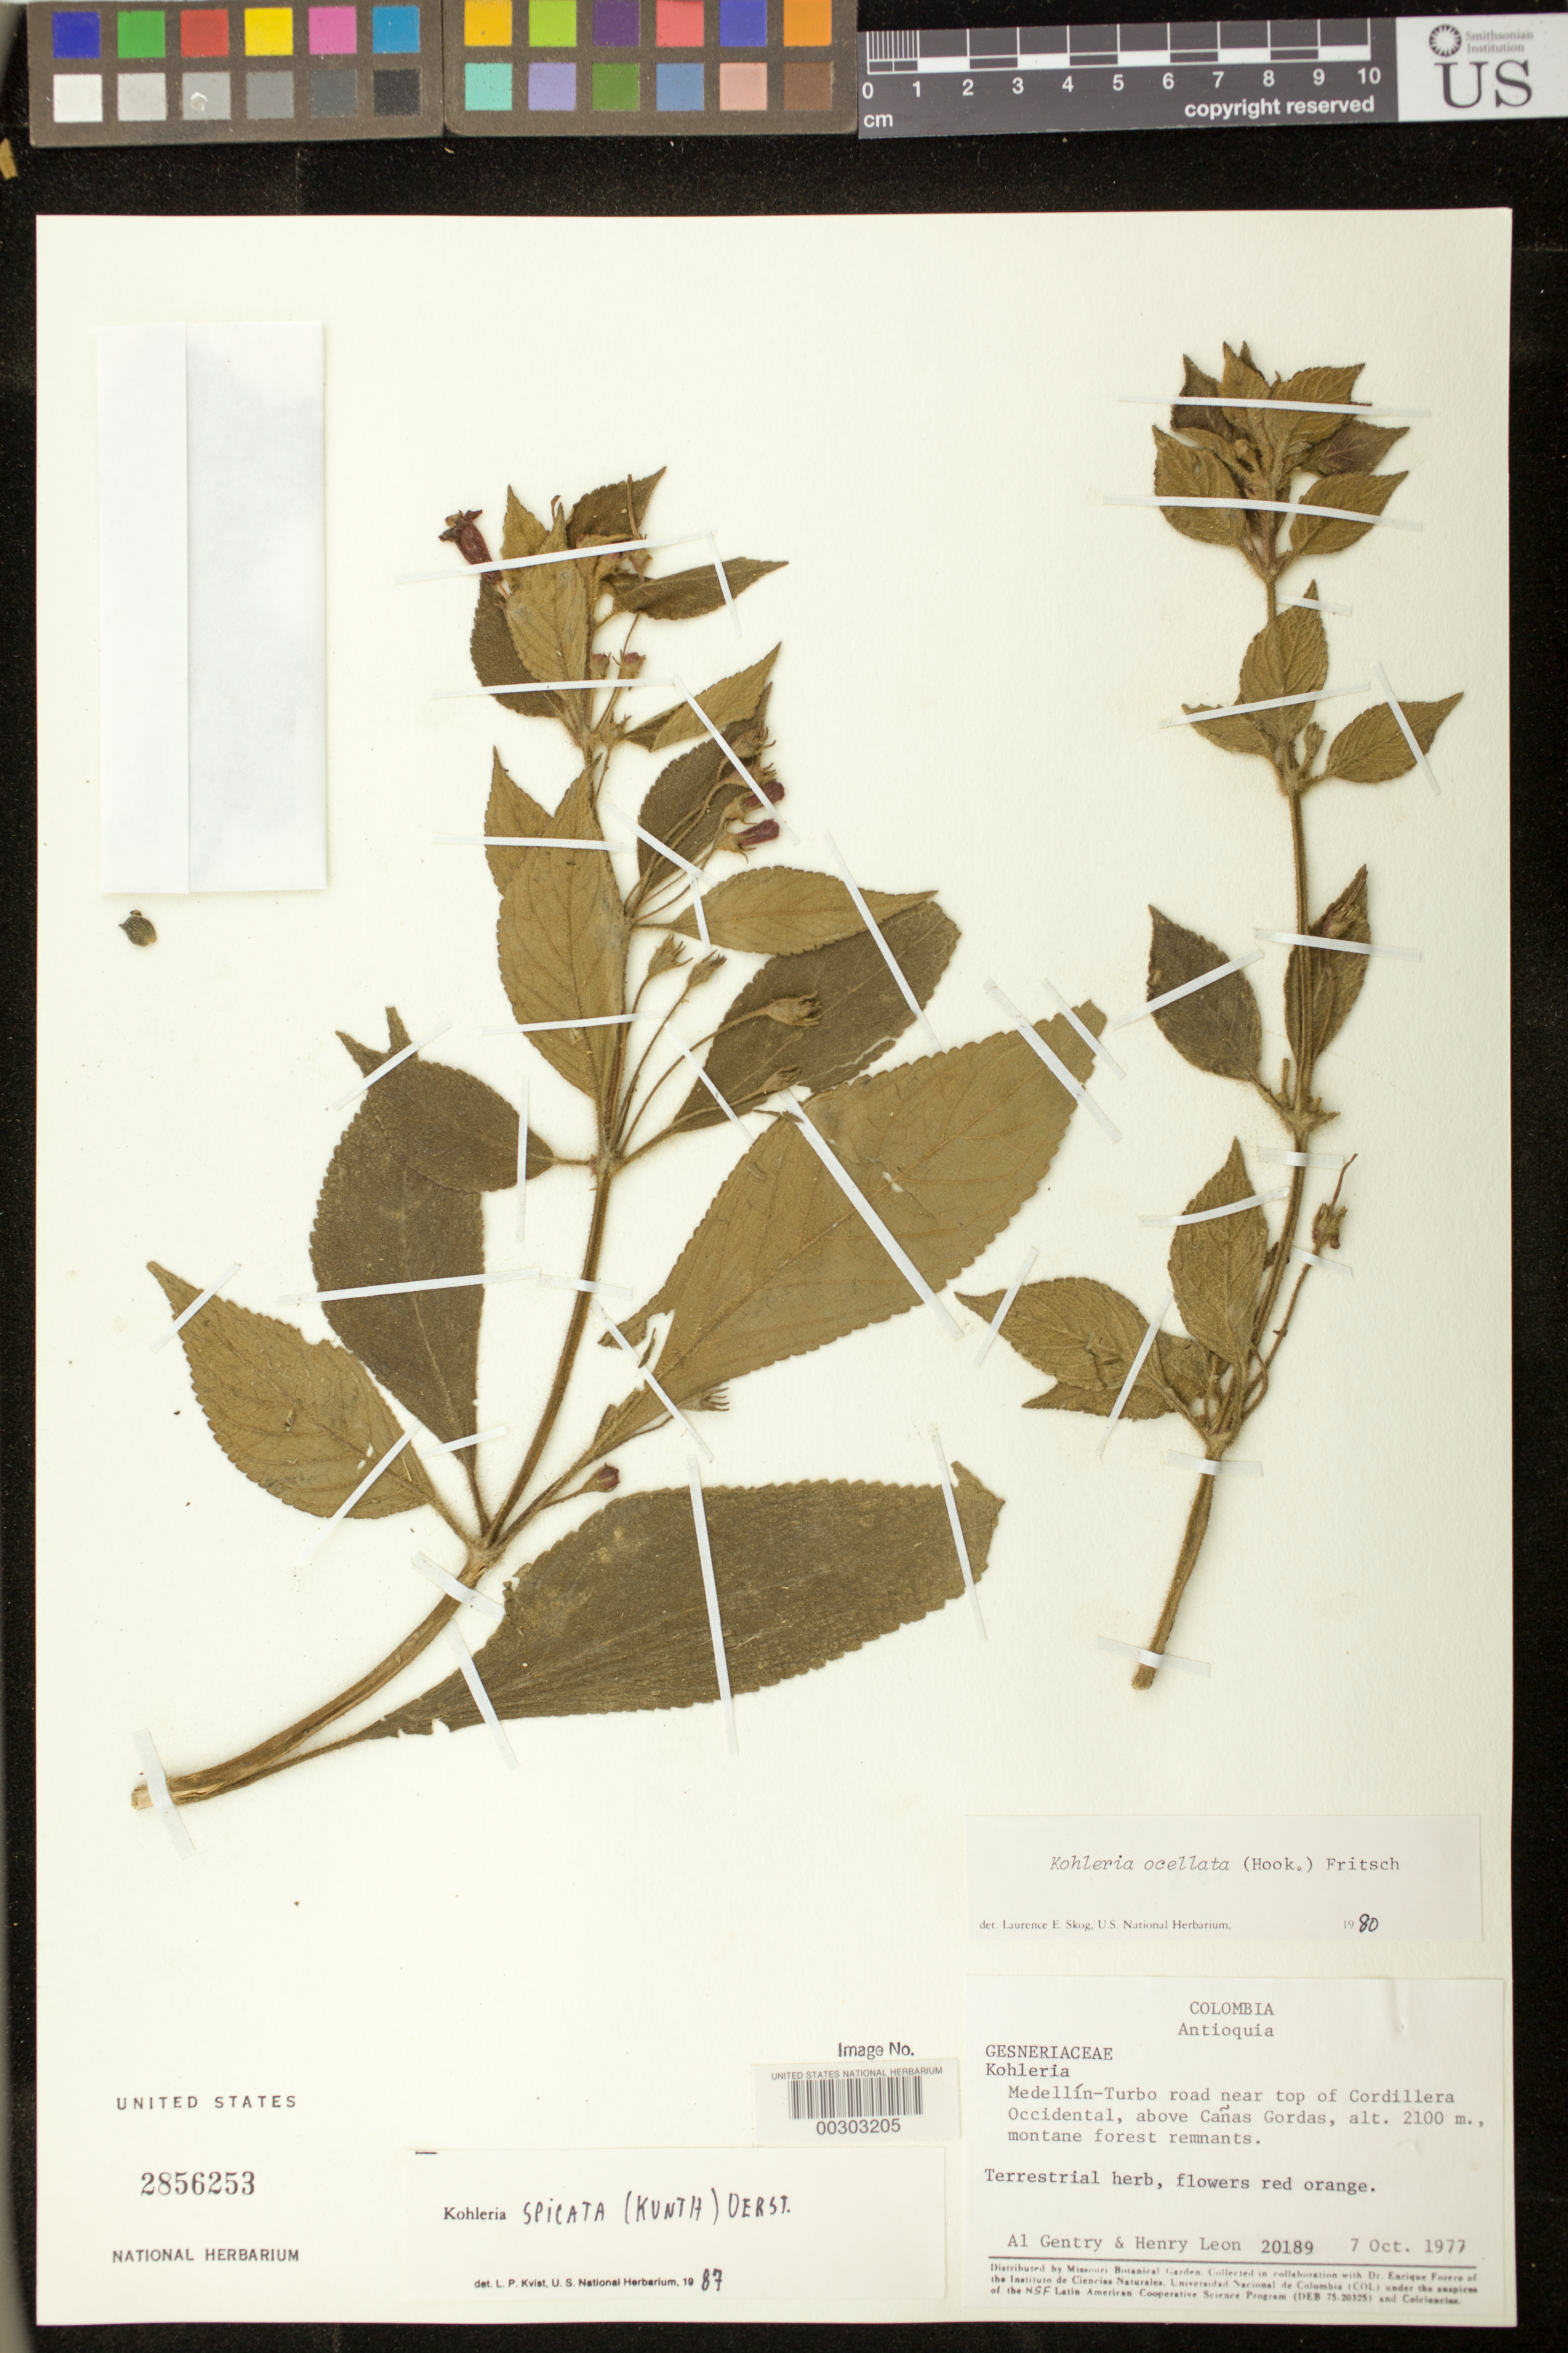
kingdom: Plantae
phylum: Tracheophyta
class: Magnoliopsida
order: Lamiales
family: Gesneriaceae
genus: Kohleria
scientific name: Kohleria hybrid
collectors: A. H. Gentry & H. Leon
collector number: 20189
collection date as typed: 07 Oct 1977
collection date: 1977-10-07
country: Colombia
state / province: Antioquia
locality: Medellin-Turbo road near top of Cordillera Occidental, above Canas Gordas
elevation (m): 2100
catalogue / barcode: US 2856253